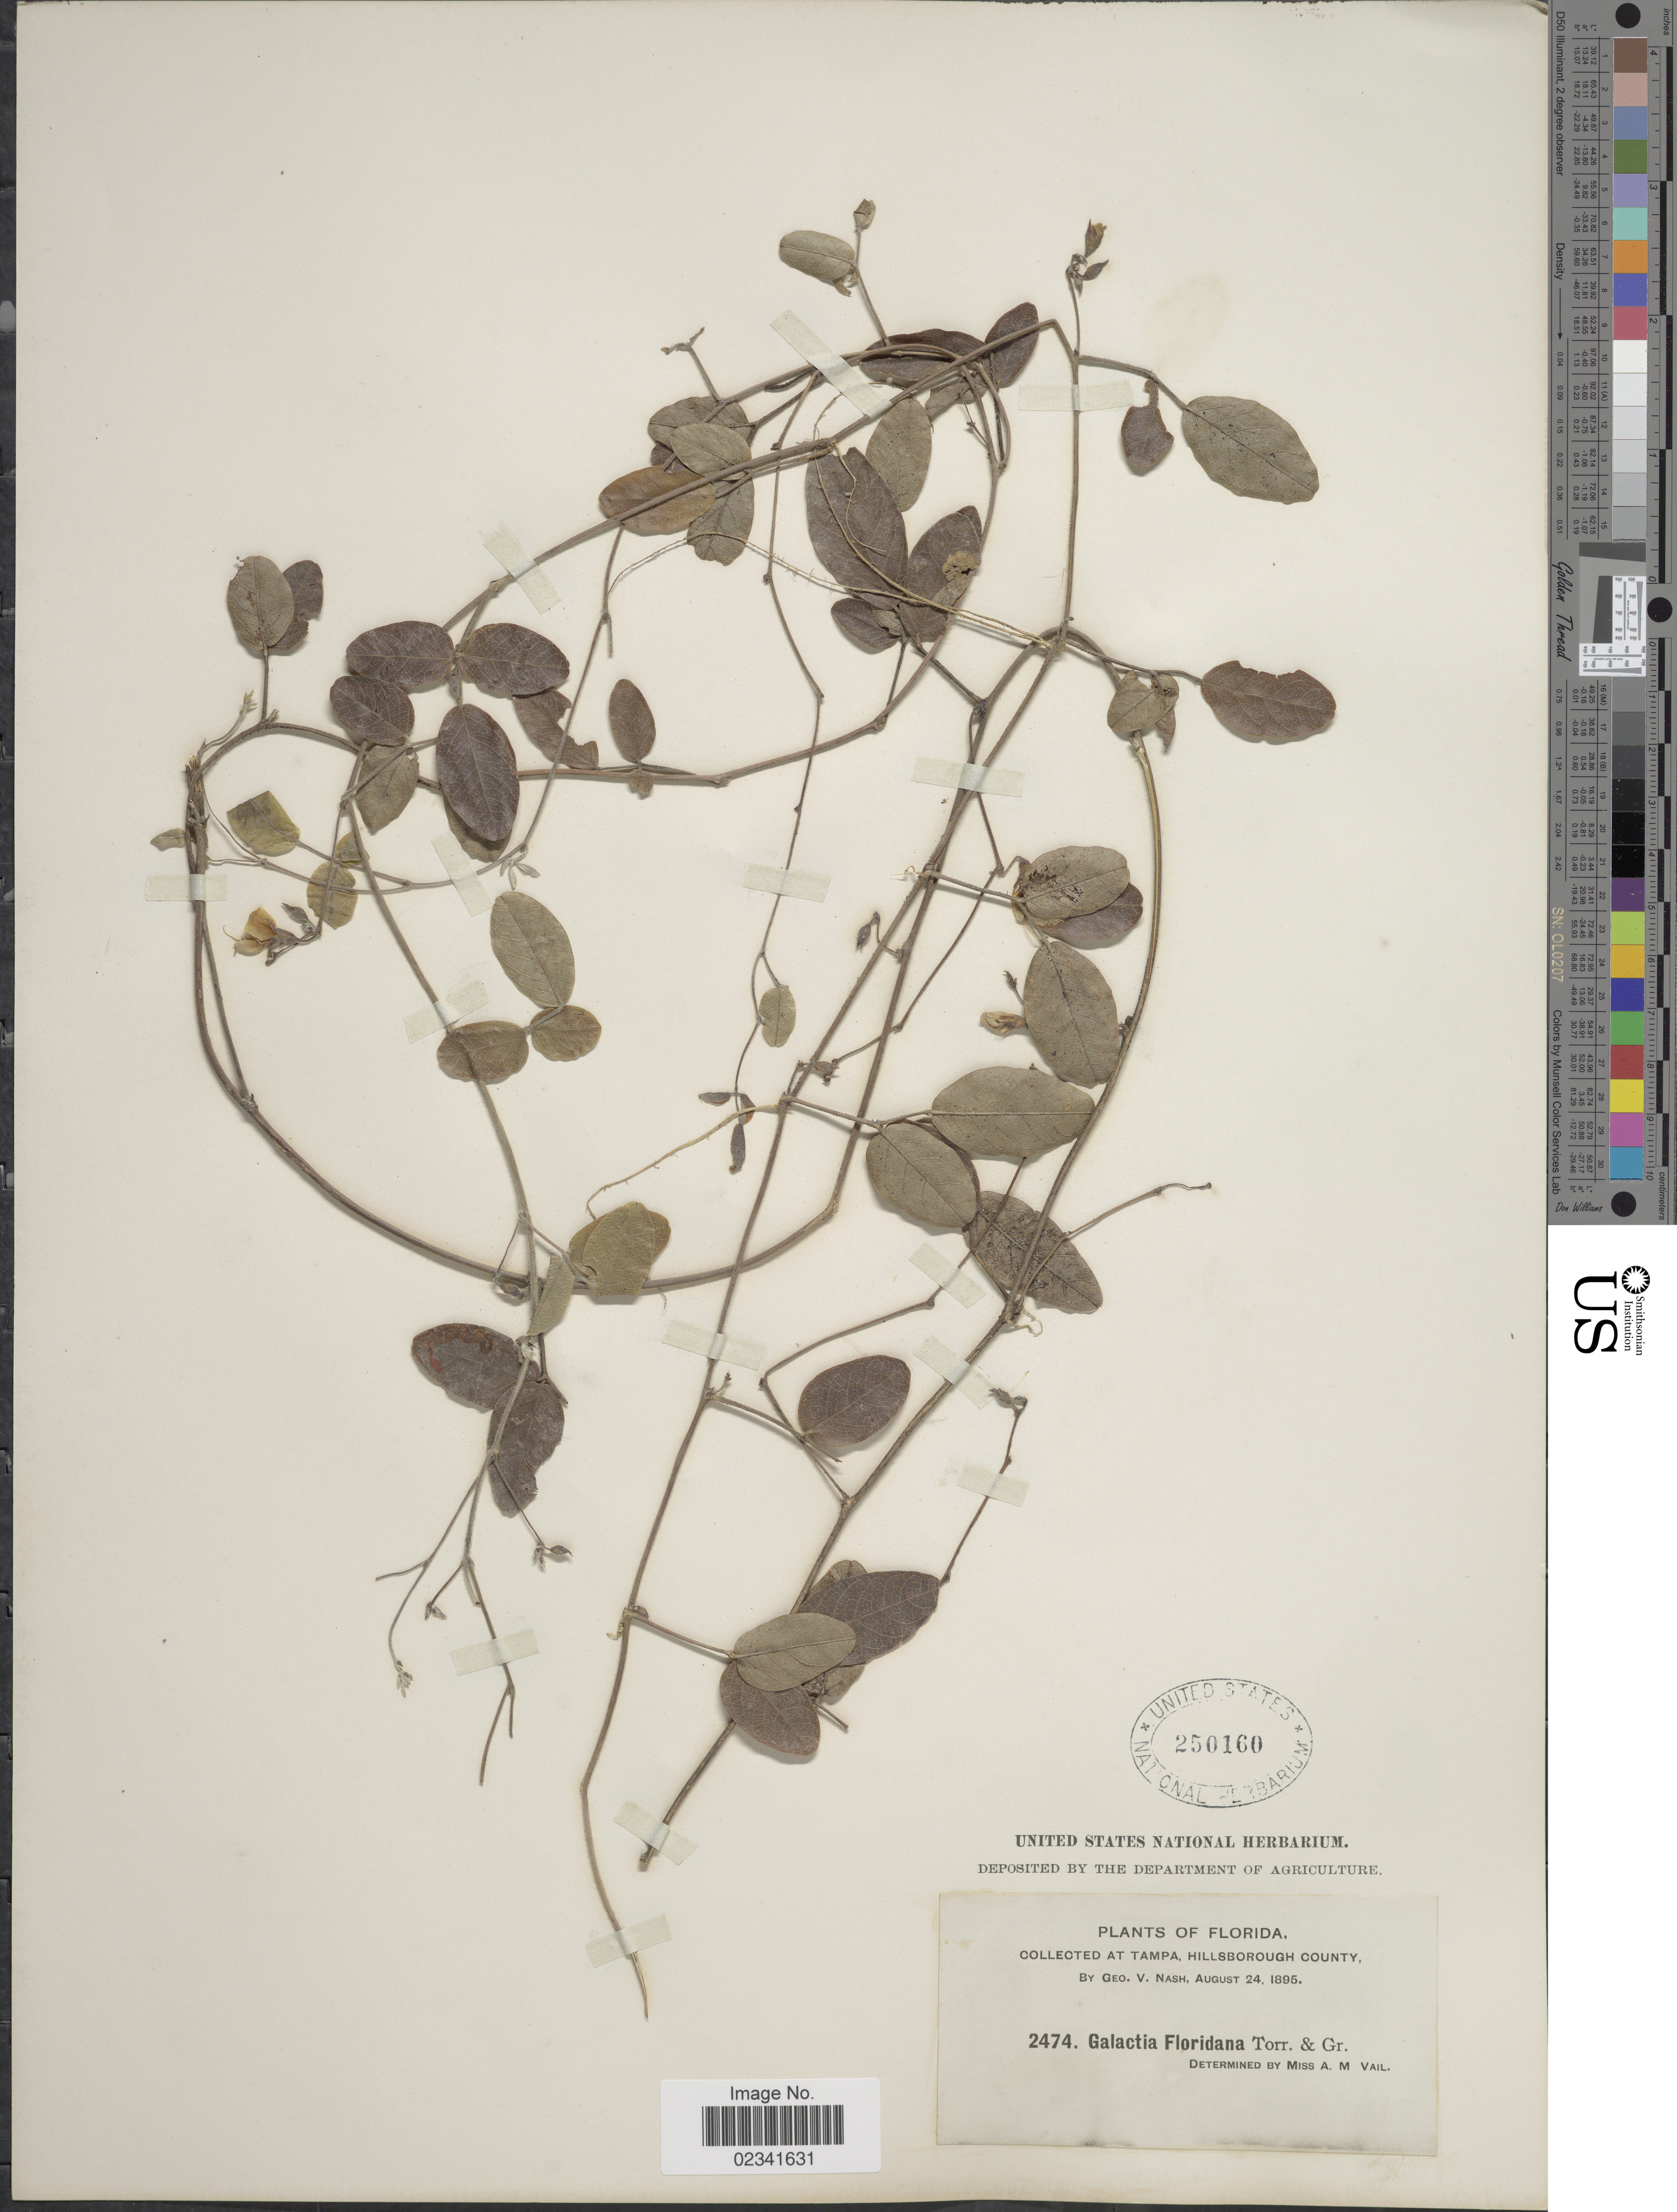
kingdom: Plantae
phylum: Tracheophyta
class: Magnoliopsida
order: Fabales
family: Fabaceae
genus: Galactia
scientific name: Galactia floridana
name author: J.R. Johnst.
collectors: G. V. Nash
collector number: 2474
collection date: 1895-08-24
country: United States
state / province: Florida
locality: At Tampa, Hillsborough County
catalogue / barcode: US 250160